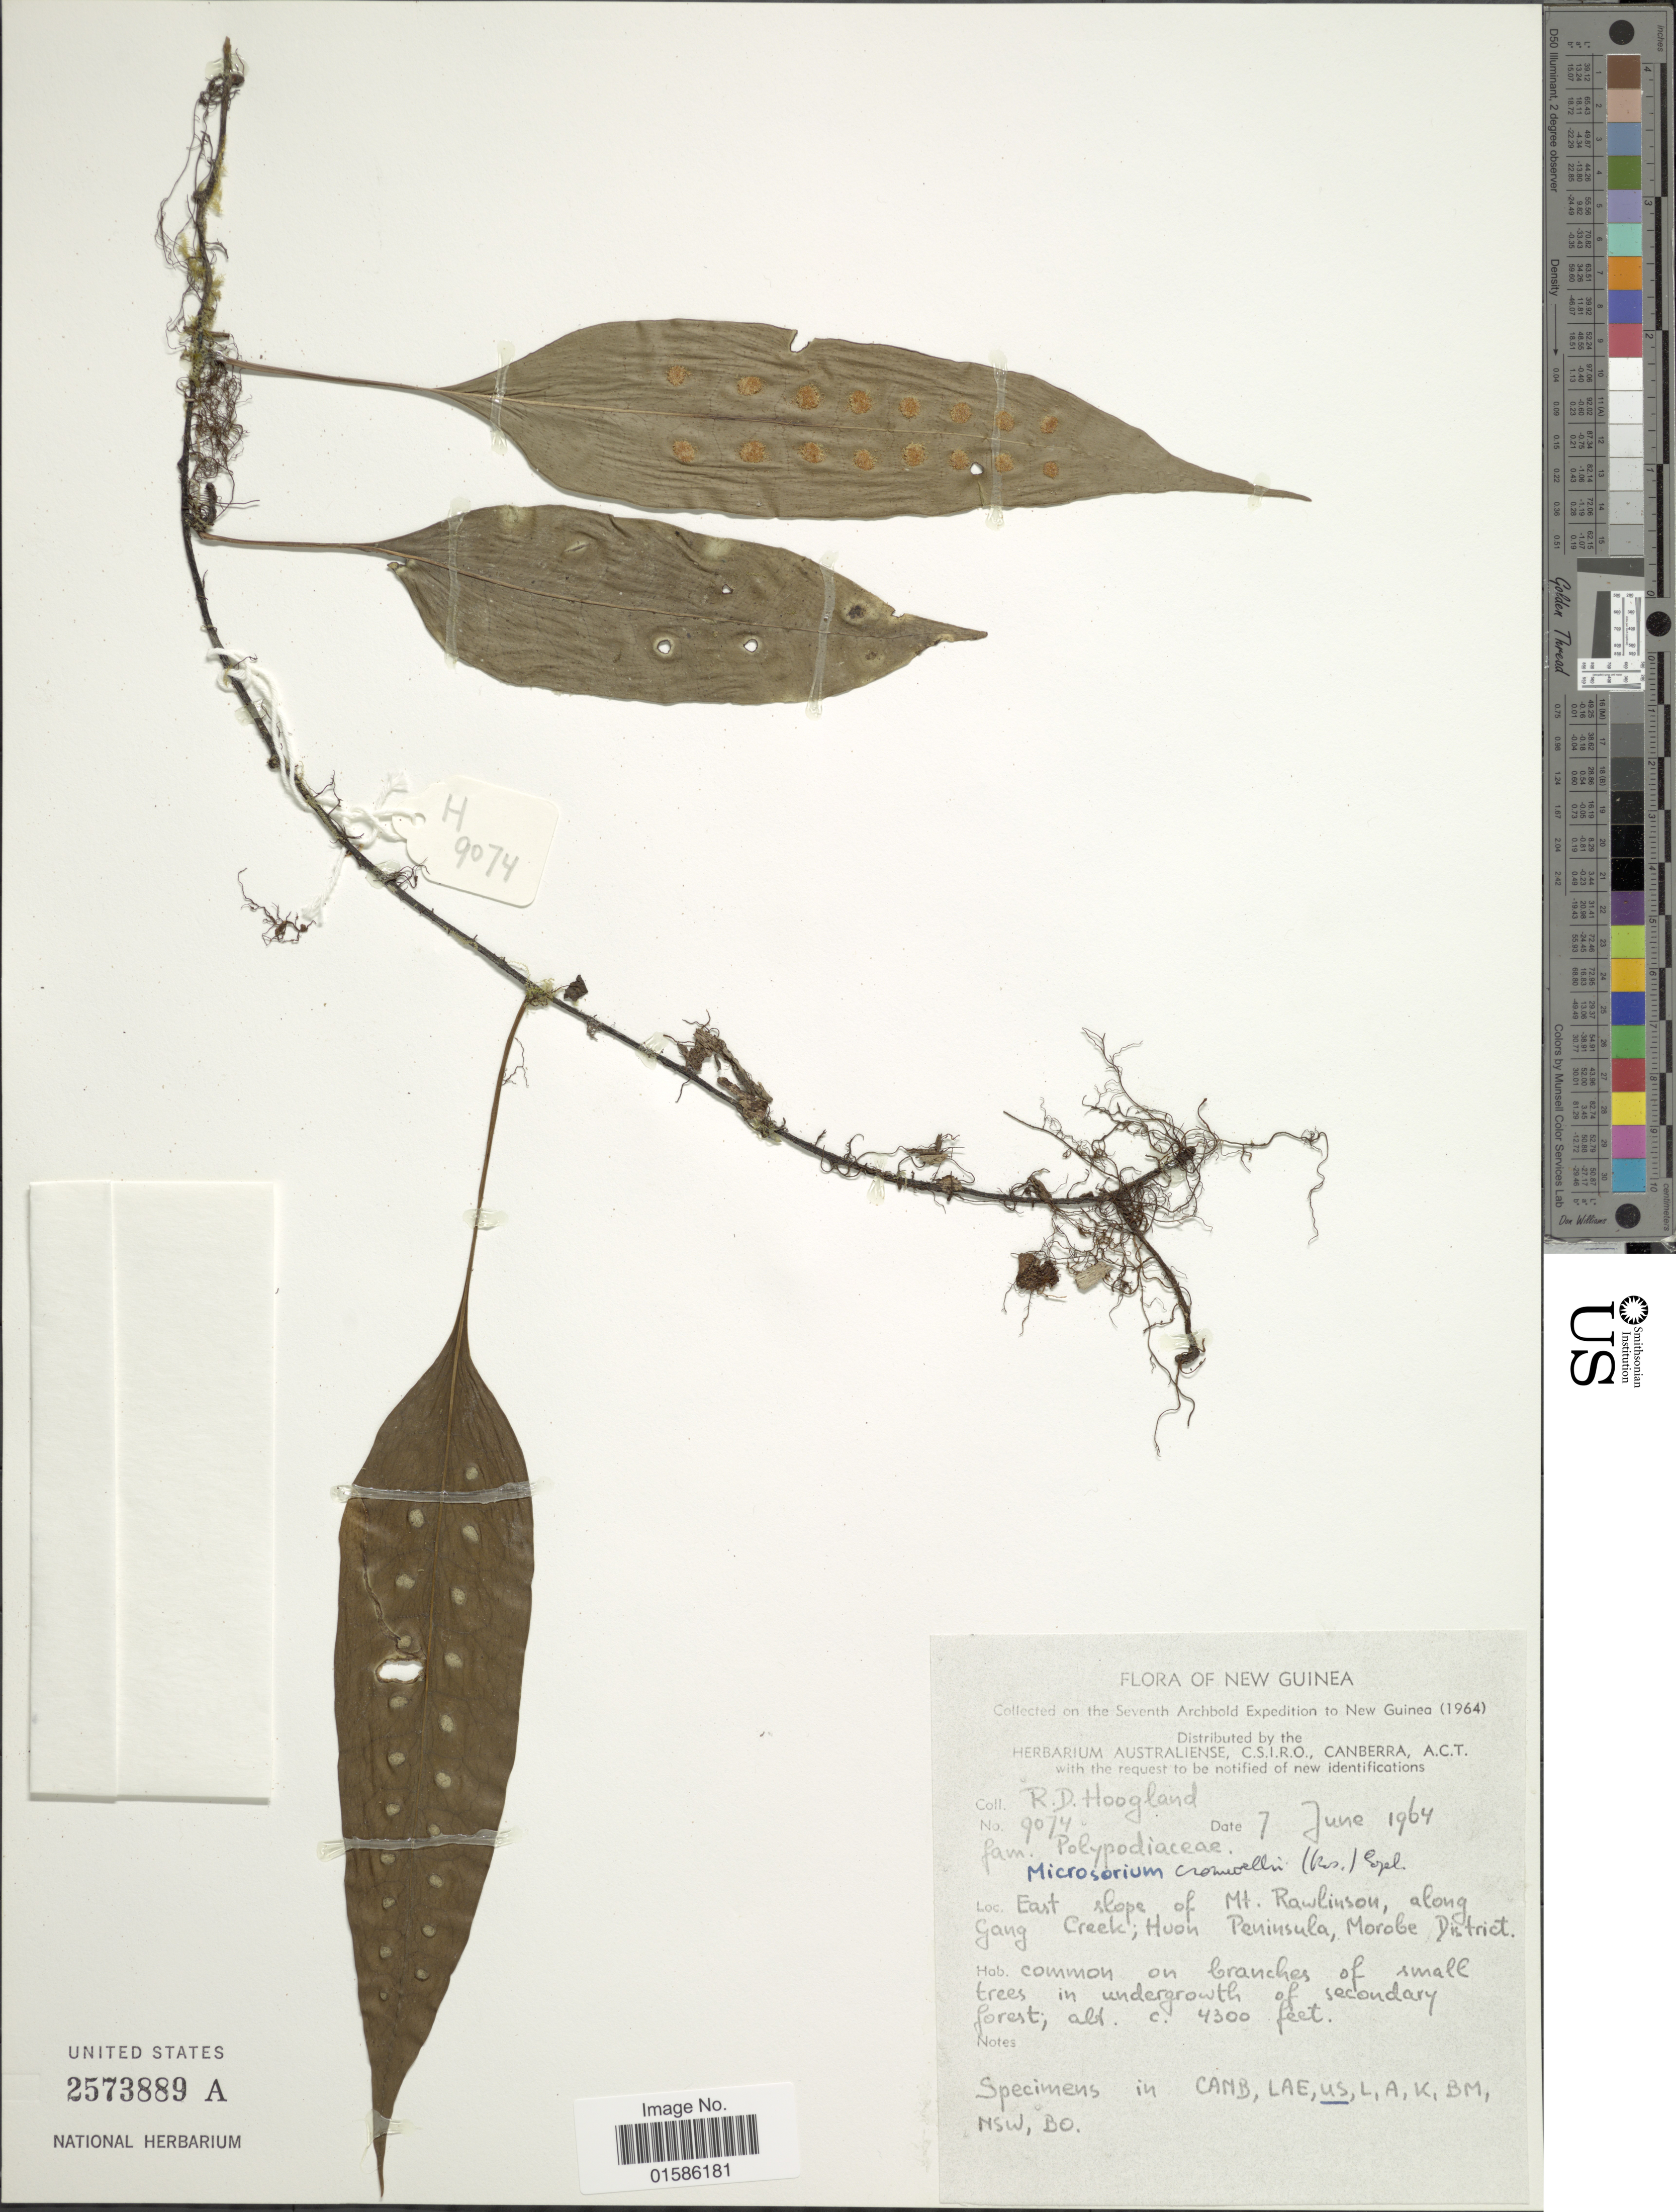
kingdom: Plantae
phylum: Tracheophyta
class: Polypodiopsida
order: Polypodiales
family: Polypodiaceae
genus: Microsorum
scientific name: Microsorum cromwellii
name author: (Rosenst.) Copel.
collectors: R. D. Hoogland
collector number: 9074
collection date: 1964-06-07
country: Papua New Guinea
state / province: Morobe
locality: New Guinea, East slope of Mt Rawlinson, along Gang Creek; Huon Peninsula, Morobe District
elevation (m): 1311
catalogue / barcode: US 2573889A